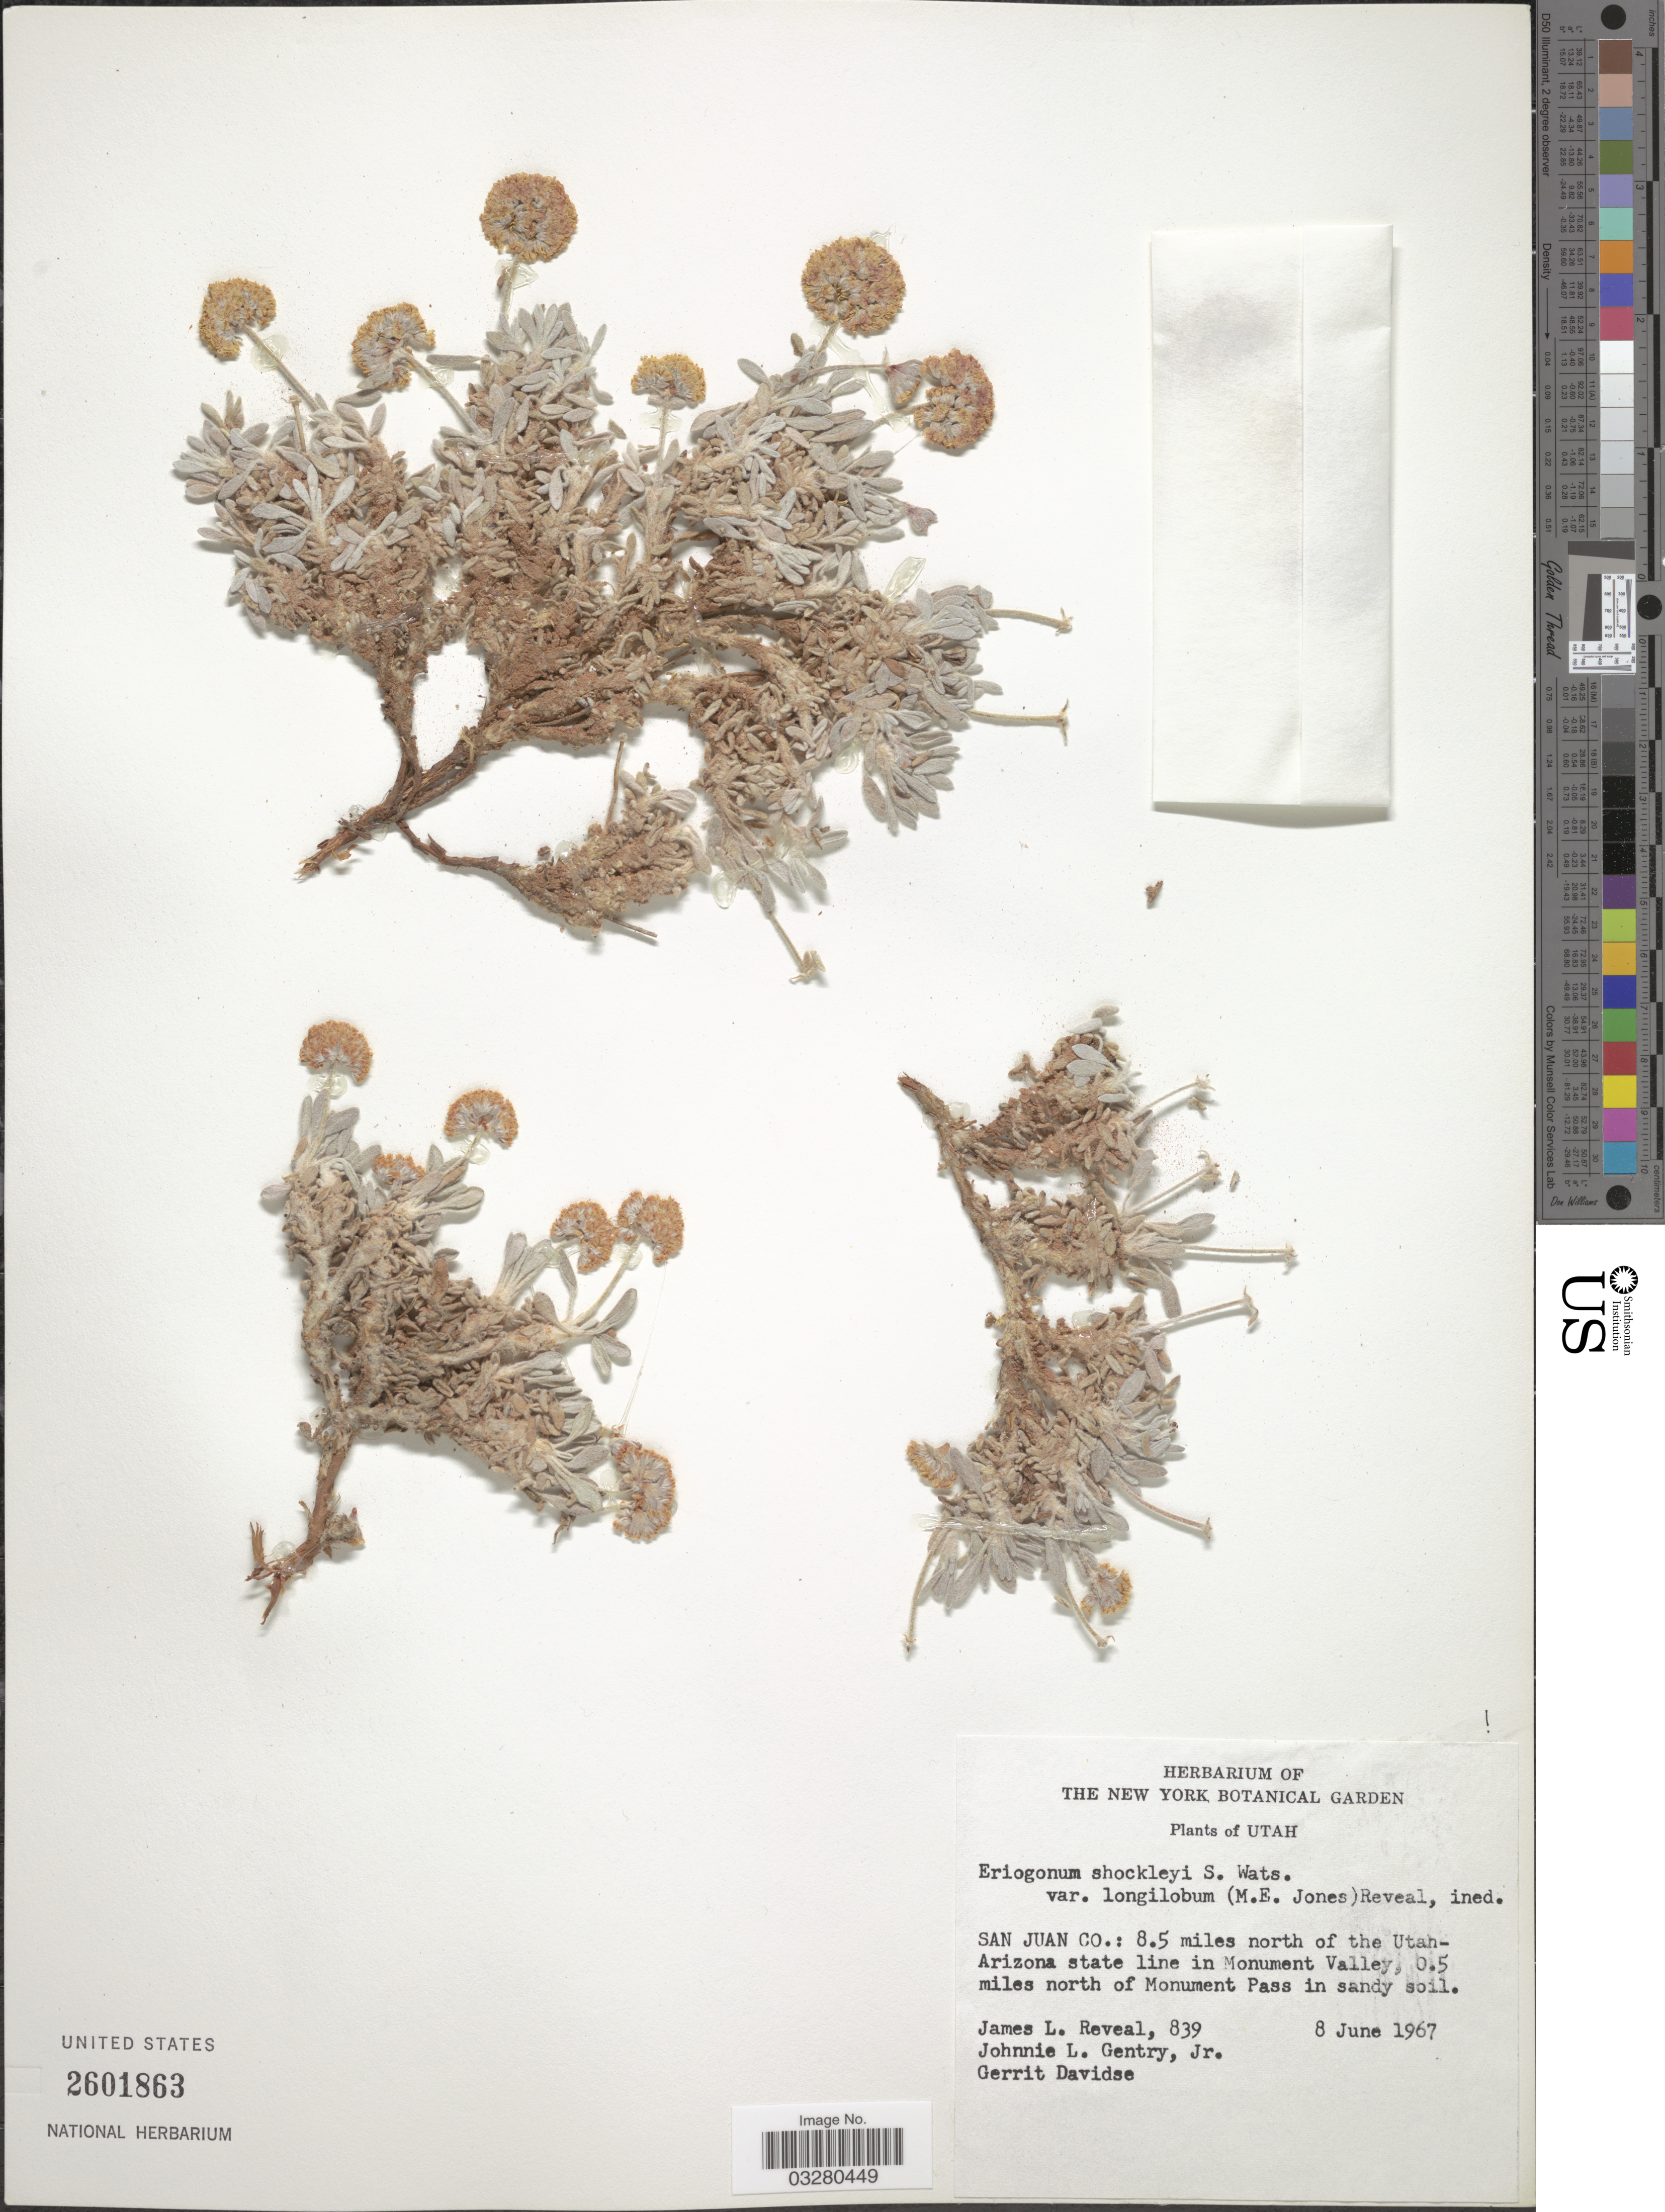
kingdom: Plantae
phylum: Tracheophyta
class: Magnoliopsida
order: Caryophyllales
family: Polygonaceae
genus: Eriogonum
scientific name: Eriogonum shockleyi var. longilobum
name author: (M.E. Jones) Reveal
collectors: J. L. Reveal, J. L. Gentry & G. Davidse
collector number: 839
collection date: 1967-06-08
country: United States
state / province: Utah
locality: San Juan Co.: 8.5 miles north of the Utah-Arizona state line in Monument Valley, 0.5 miles north of Monument Pass in sandy soil.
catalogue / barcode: US 2601863